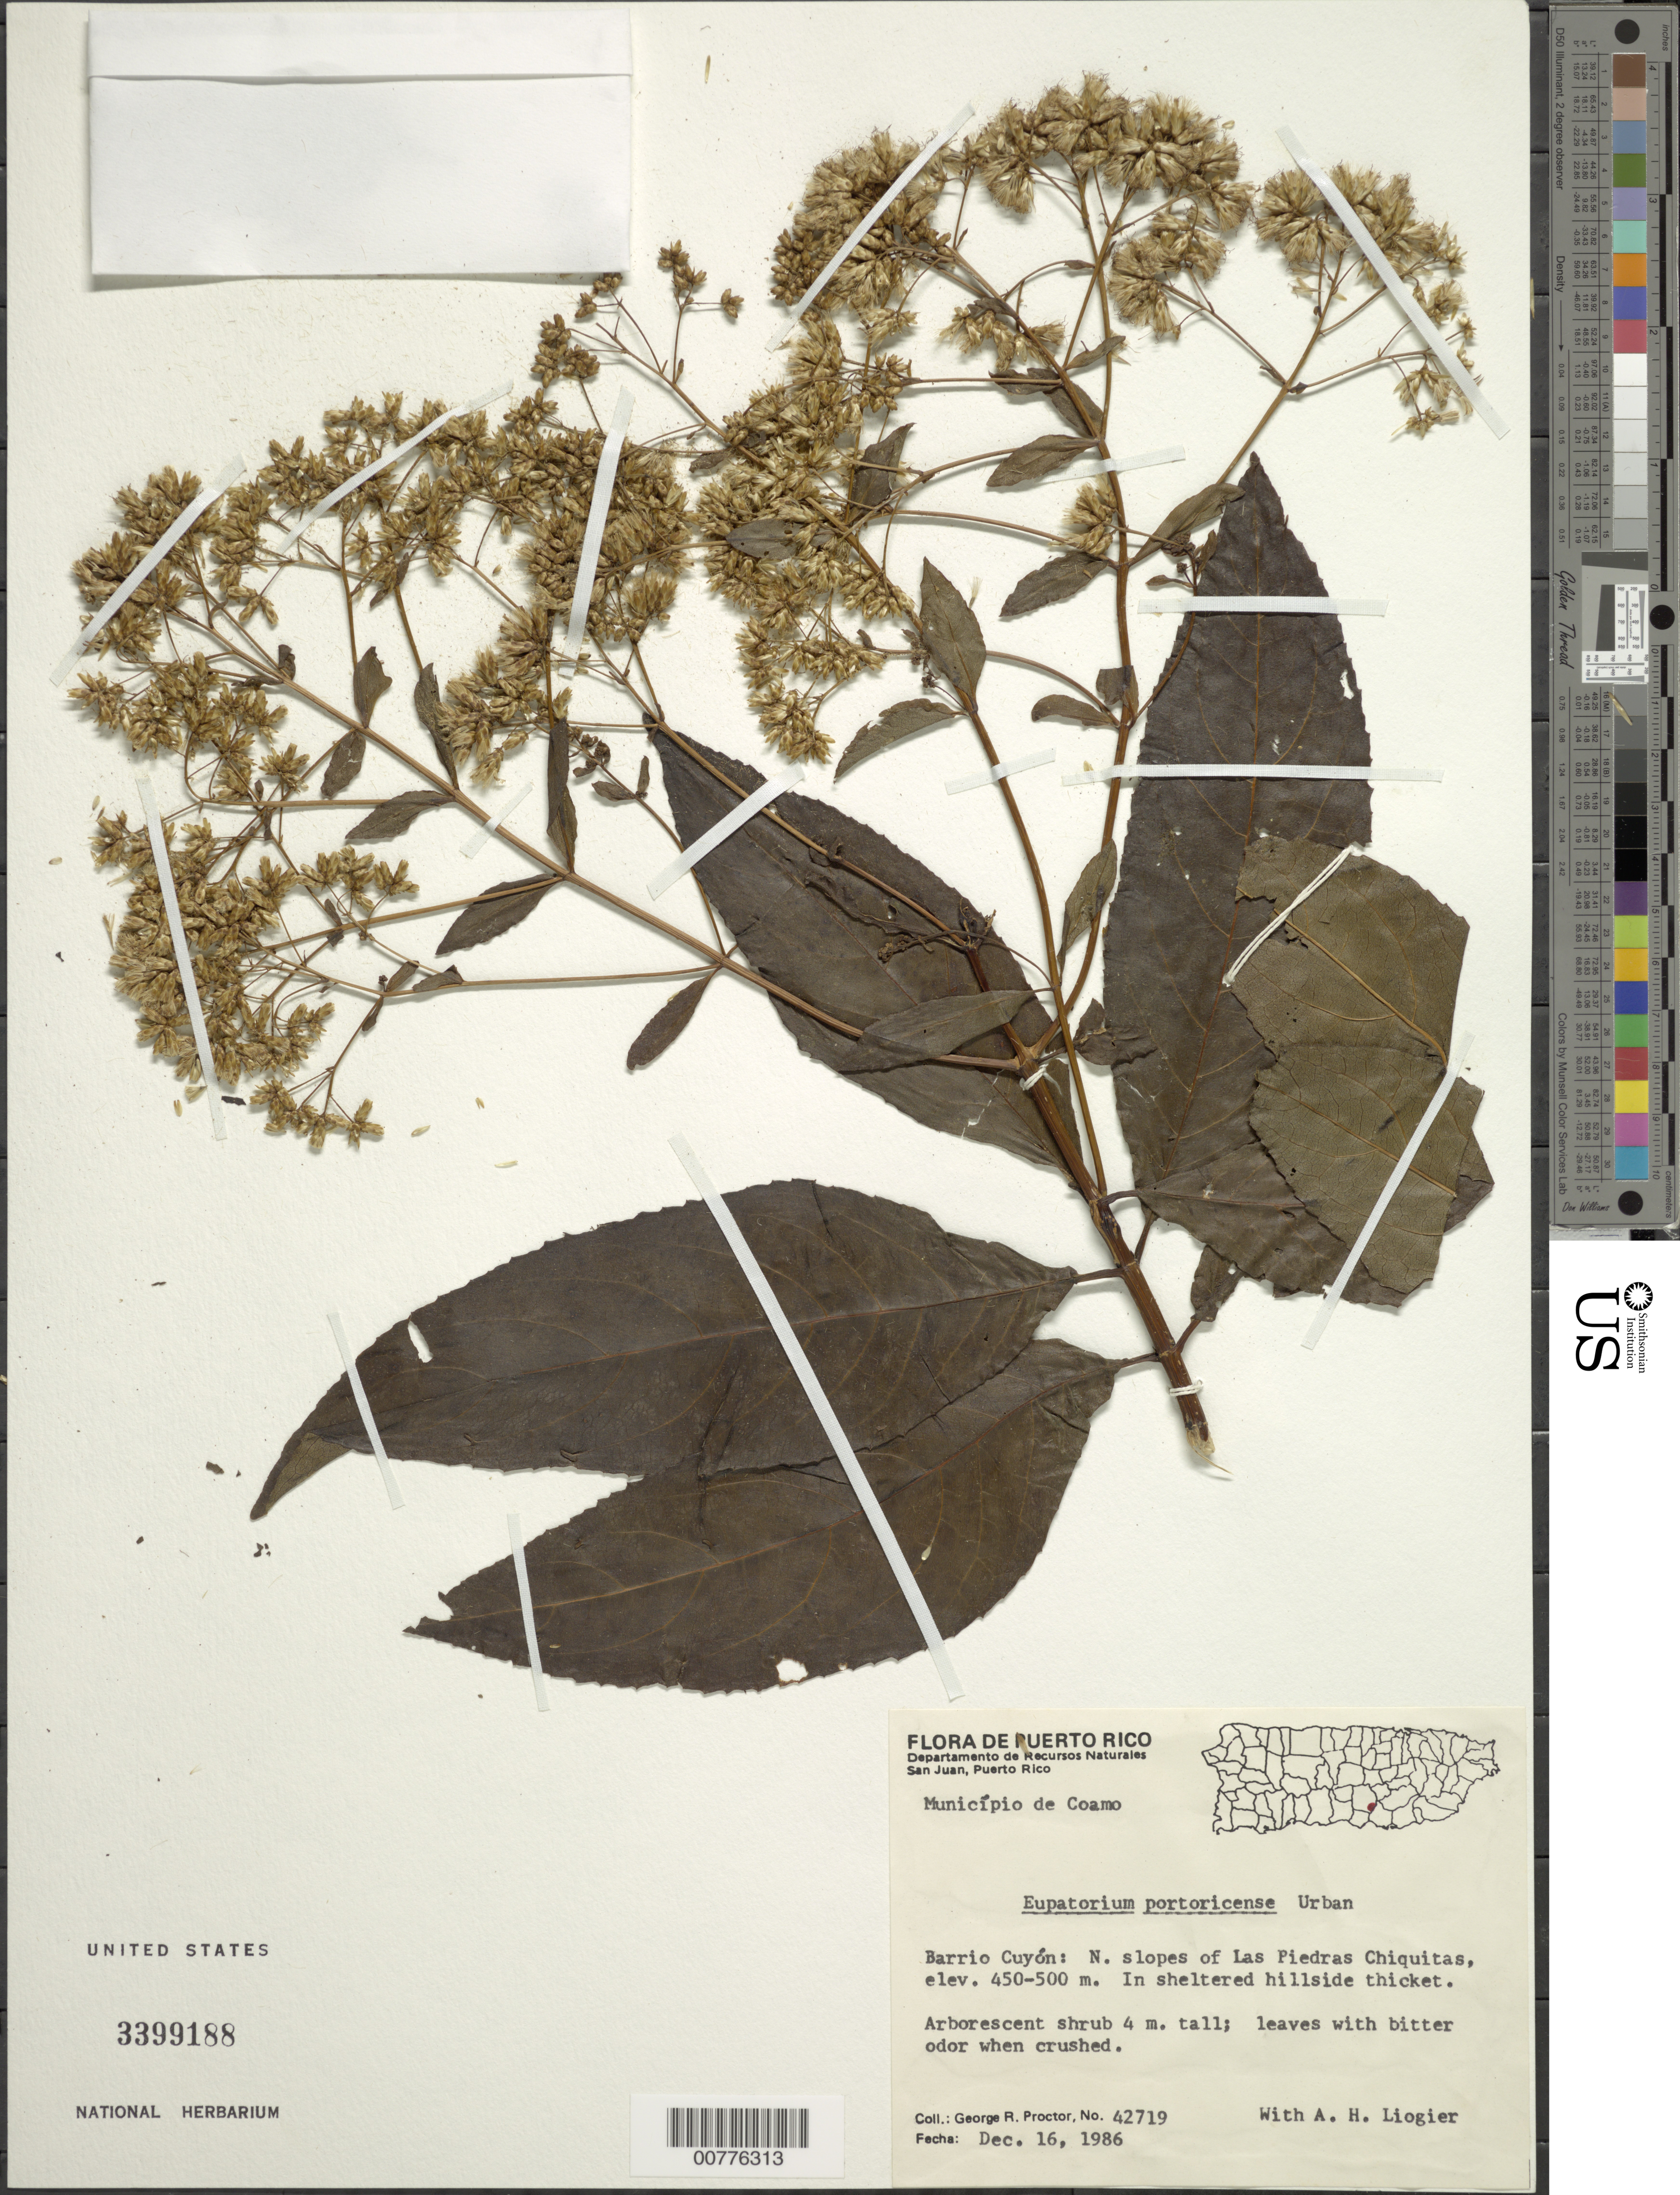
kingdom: Plantae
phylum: Tracheophyta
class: Magnoliopsida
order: Asterales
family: Asteraceae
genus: Critonia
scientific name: Critonia portoricensis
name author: (Urb.) Britton & P. Wilson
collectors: G. R. Proctor & A. H. Liogier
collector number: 42719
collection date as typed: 16 Dec 1986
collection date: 1986-12-16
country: Puerto Rico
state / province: Coamo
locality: Barrio Cuyon: N slopes of Las Piedras Chiquitas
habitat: Sheltered hillside thicket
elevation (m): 450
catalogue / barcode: US 3399188